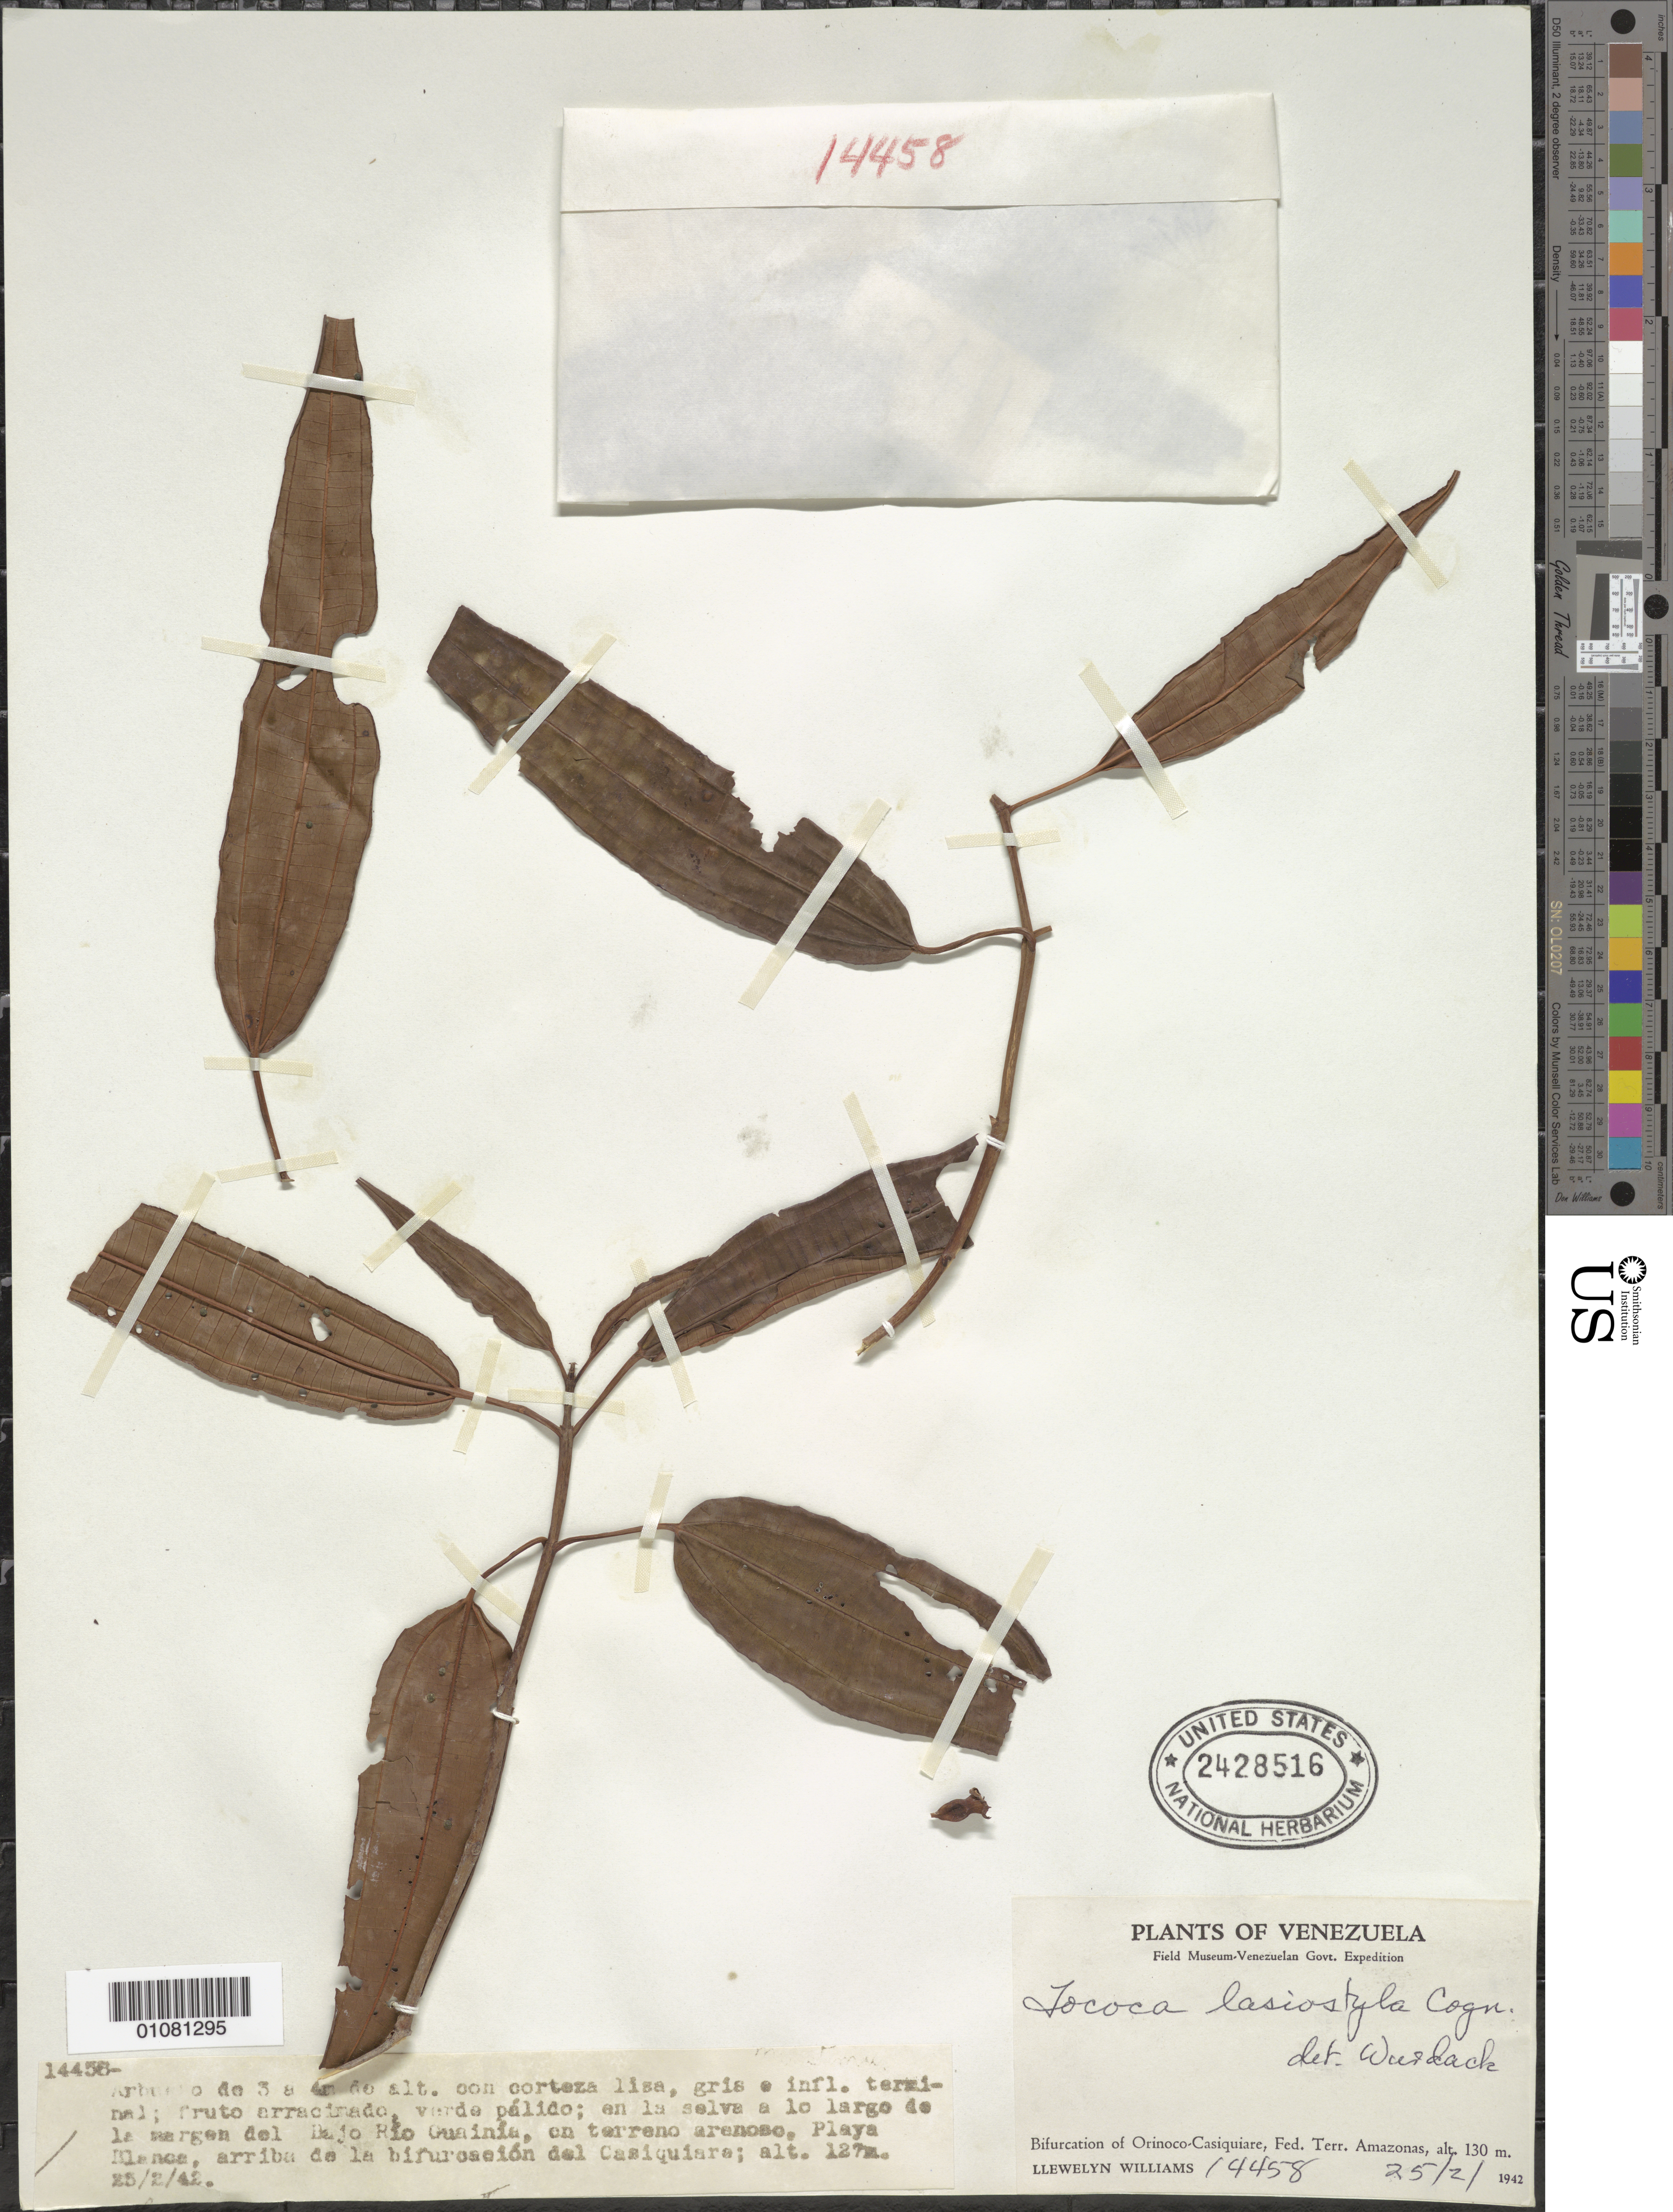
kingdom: Plantae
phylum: Tracheophyta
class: Magnoliopsida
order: Myrtales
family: Melastomataceae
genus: Tococa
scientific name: Tococa lasiostyla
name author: Cogn.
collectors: Ll. Williams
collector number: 14458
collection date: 1942-02-25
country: Venezuela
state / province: Amazonas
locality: Bifurcation of Orinoco-Casiquiare, Fed. Terr. Amazonas. En la selva a lo largo de la margen del Bajo Río Guainía, en terreno arenoso, Playa Blanca, arriba de la bifurcación del Casiquiare.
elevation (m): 127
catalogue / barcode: US 2428516